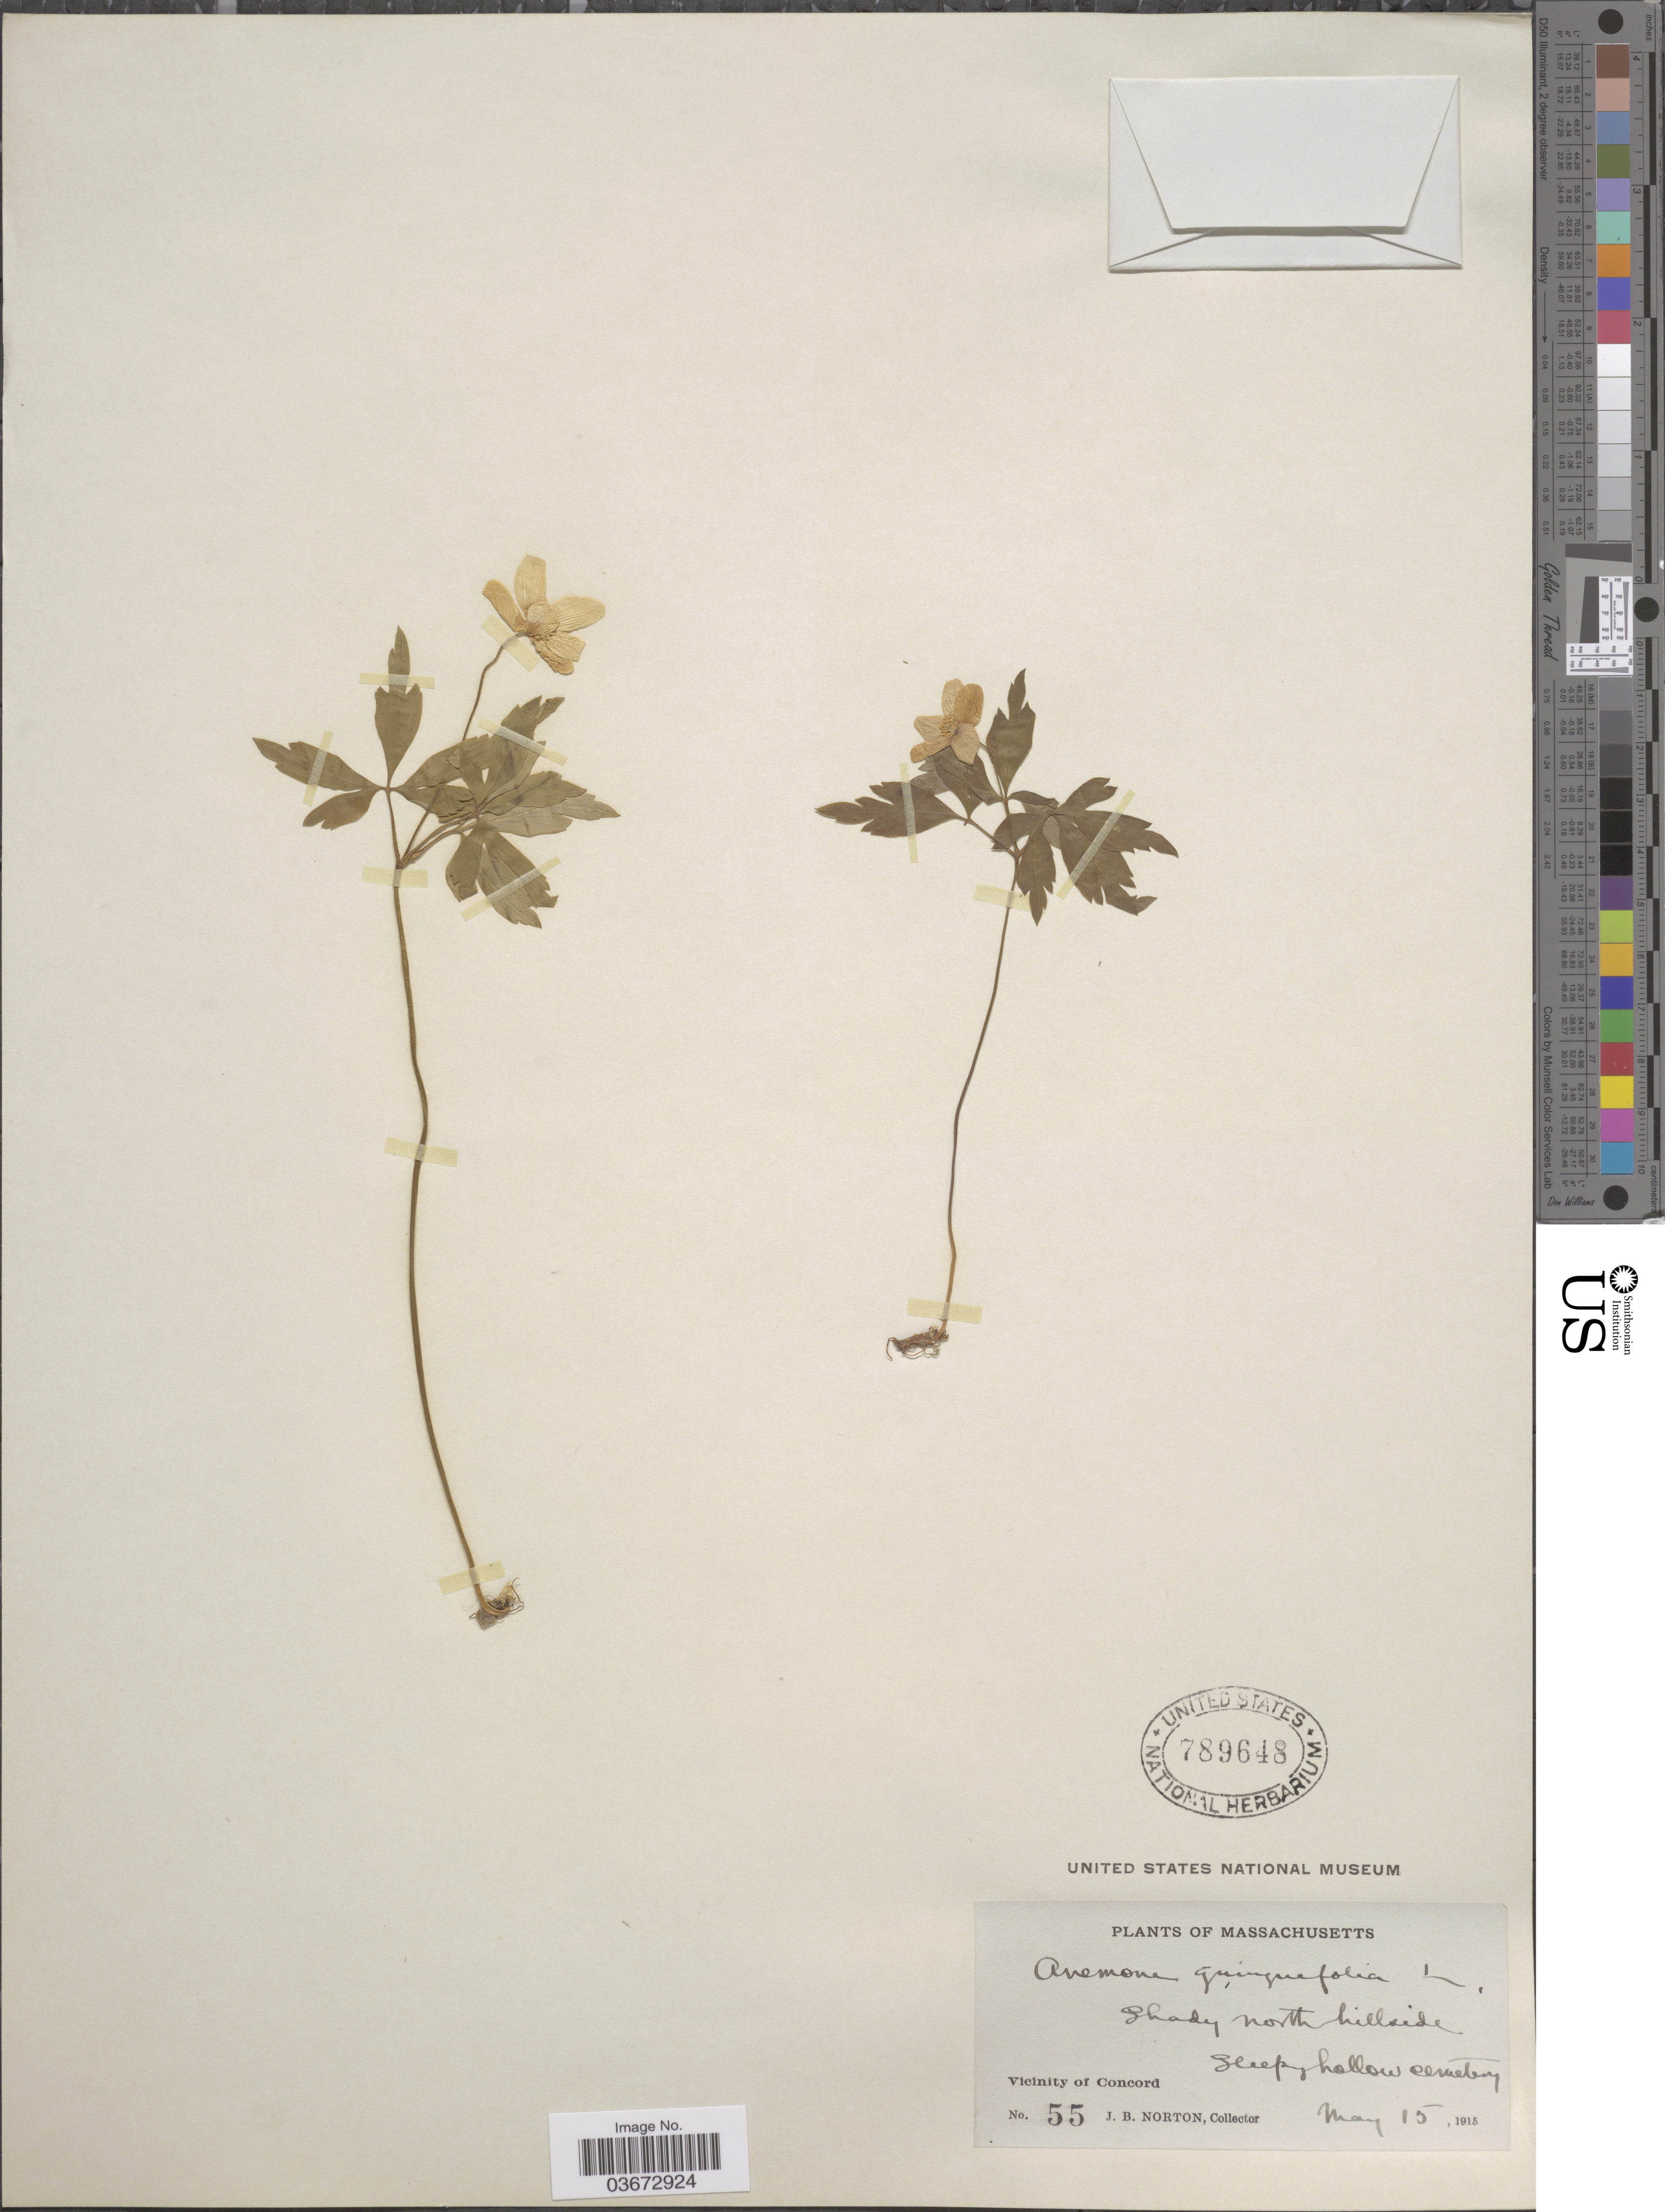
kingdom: Plantae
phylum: Tracheophyta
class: Magnoliopsida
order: Ranunculales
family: Ranunculaceae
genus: Anemone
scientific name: Anemone quinquefolia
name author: L.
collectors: J. B. Norton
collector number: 55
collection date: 1915-05-15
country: United States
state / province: Massachusetts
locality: Shady north hillside. Sleepy hallow cemetery. Vicinity of Concord.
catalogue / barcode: US 789648